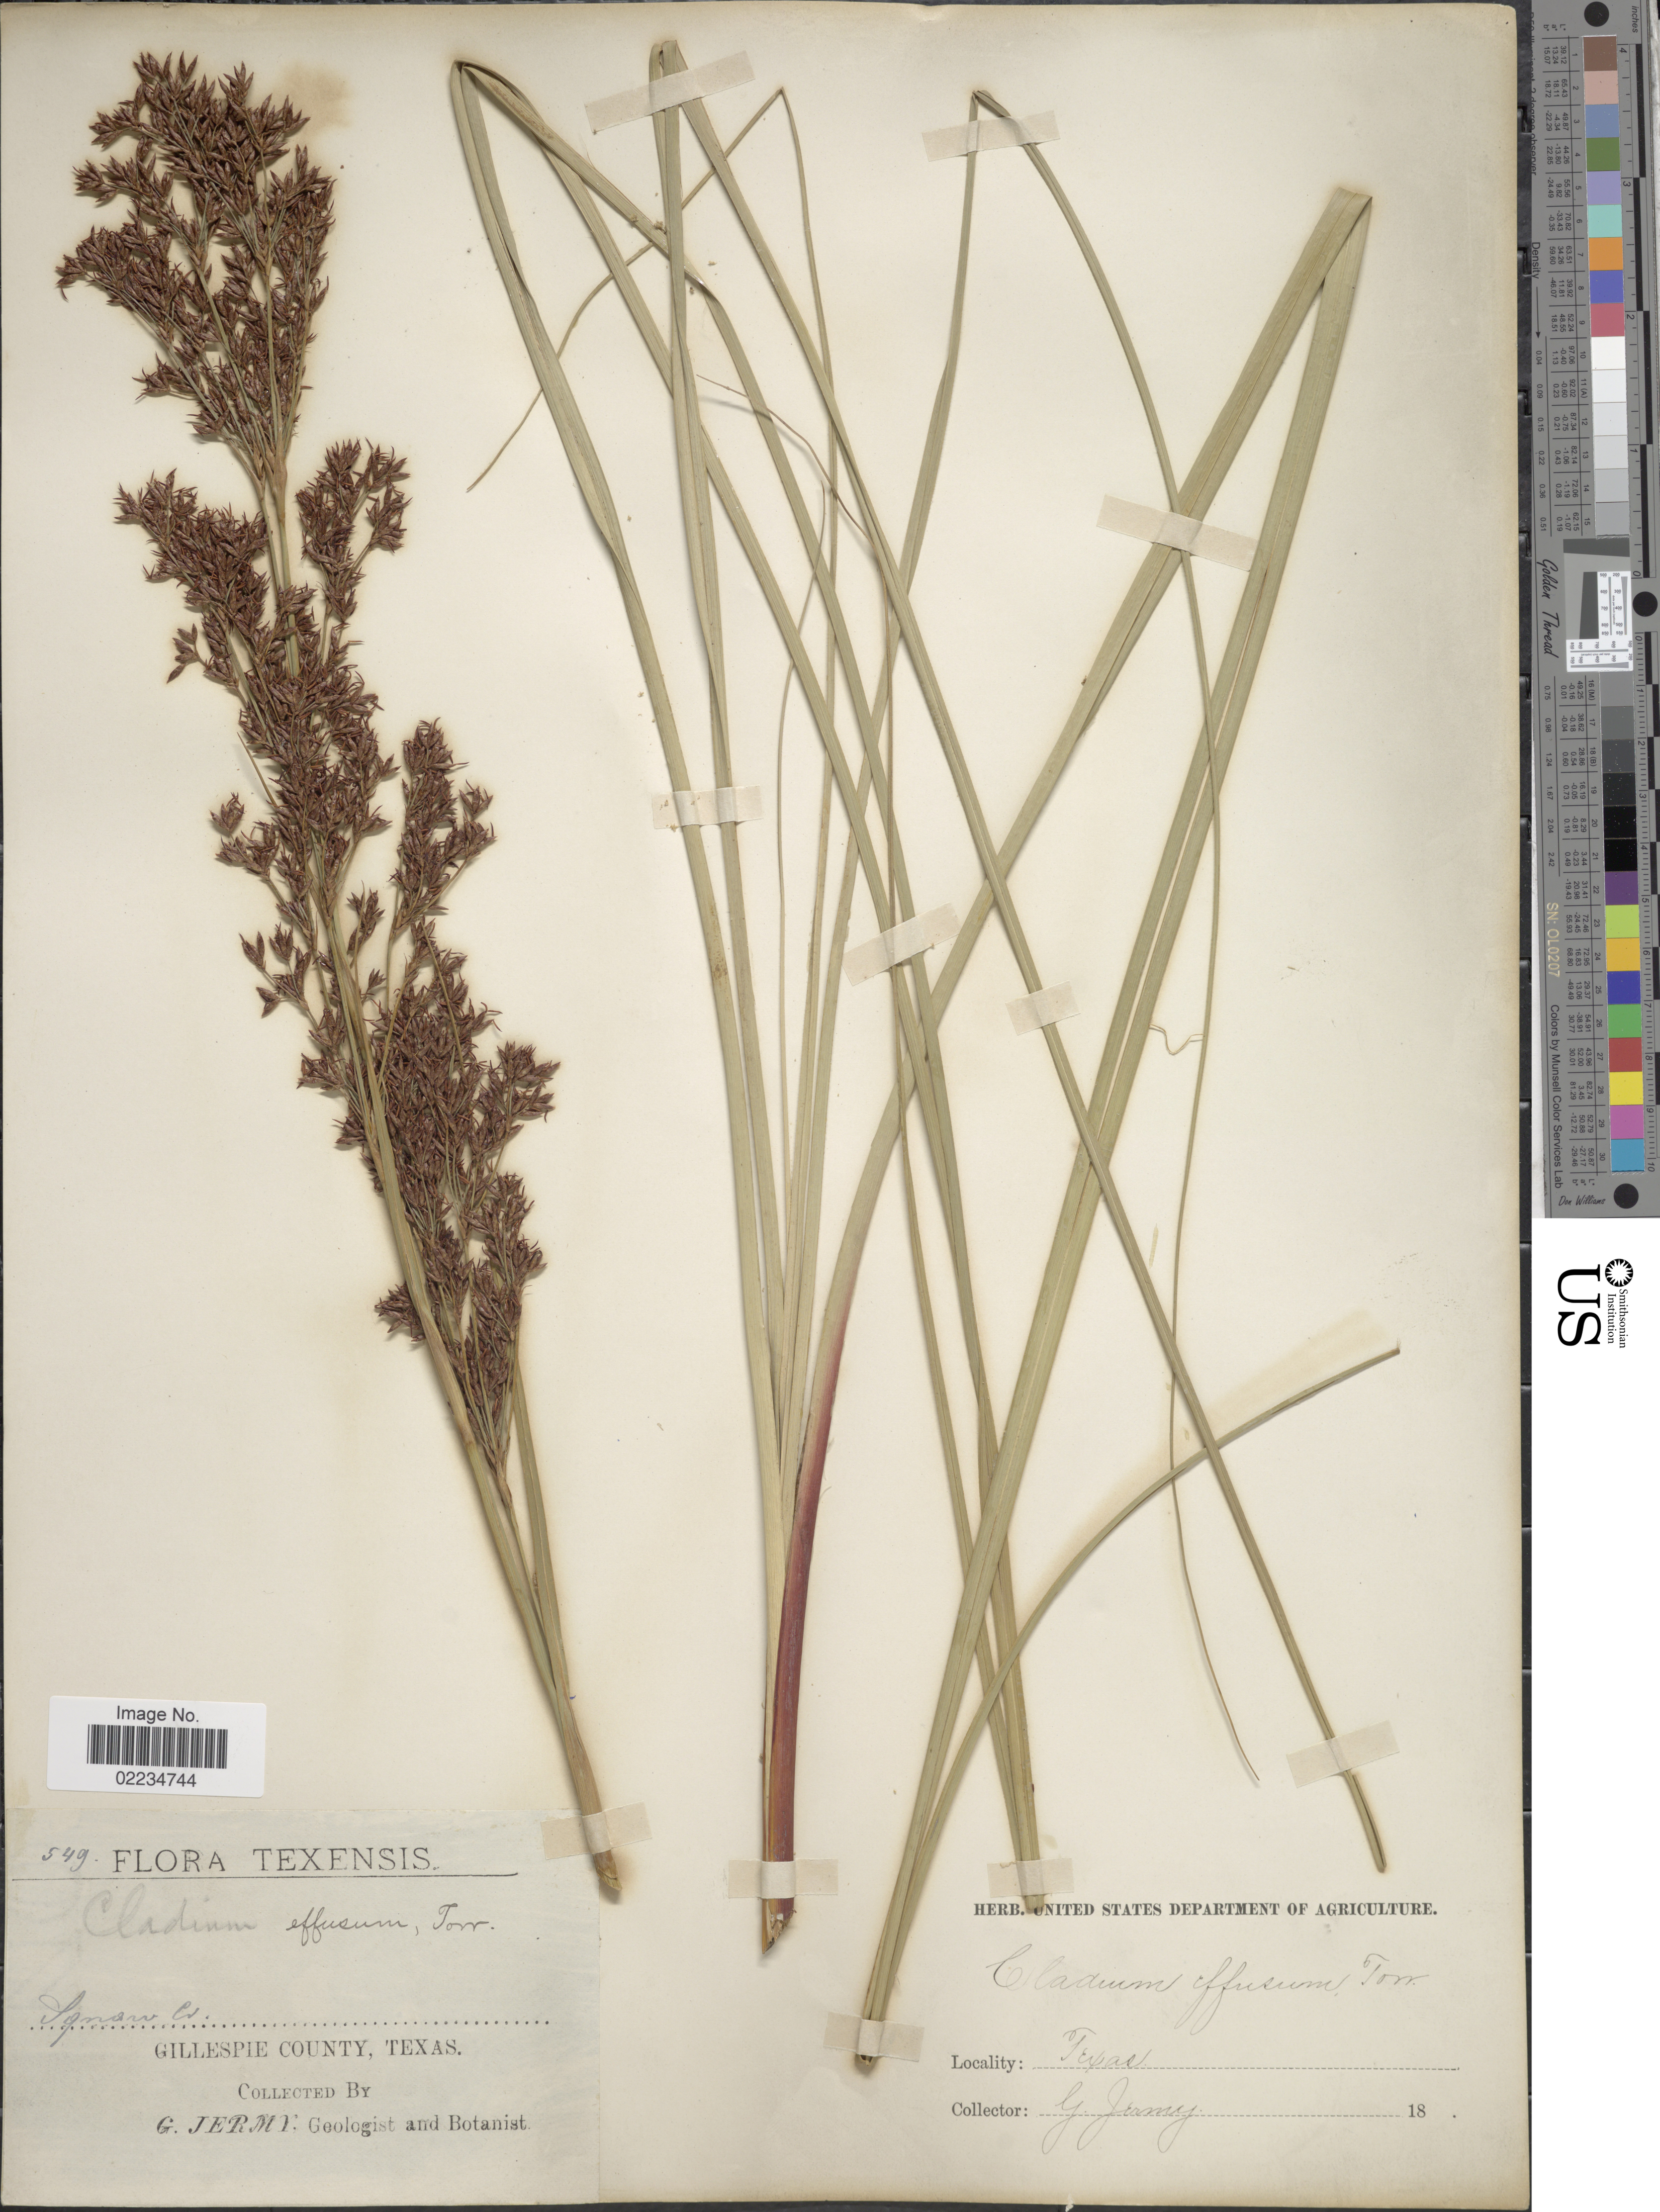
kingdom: Plantae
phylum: Tracheophyta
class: Liliopsida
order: Poales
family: Cyperaceae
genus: Cladium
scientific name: Cladium jamaicense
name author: Crantz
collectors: G. Jermy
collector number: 549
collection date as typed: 18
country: United States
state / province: Texas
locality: Iqnaw Co., Gillespie County